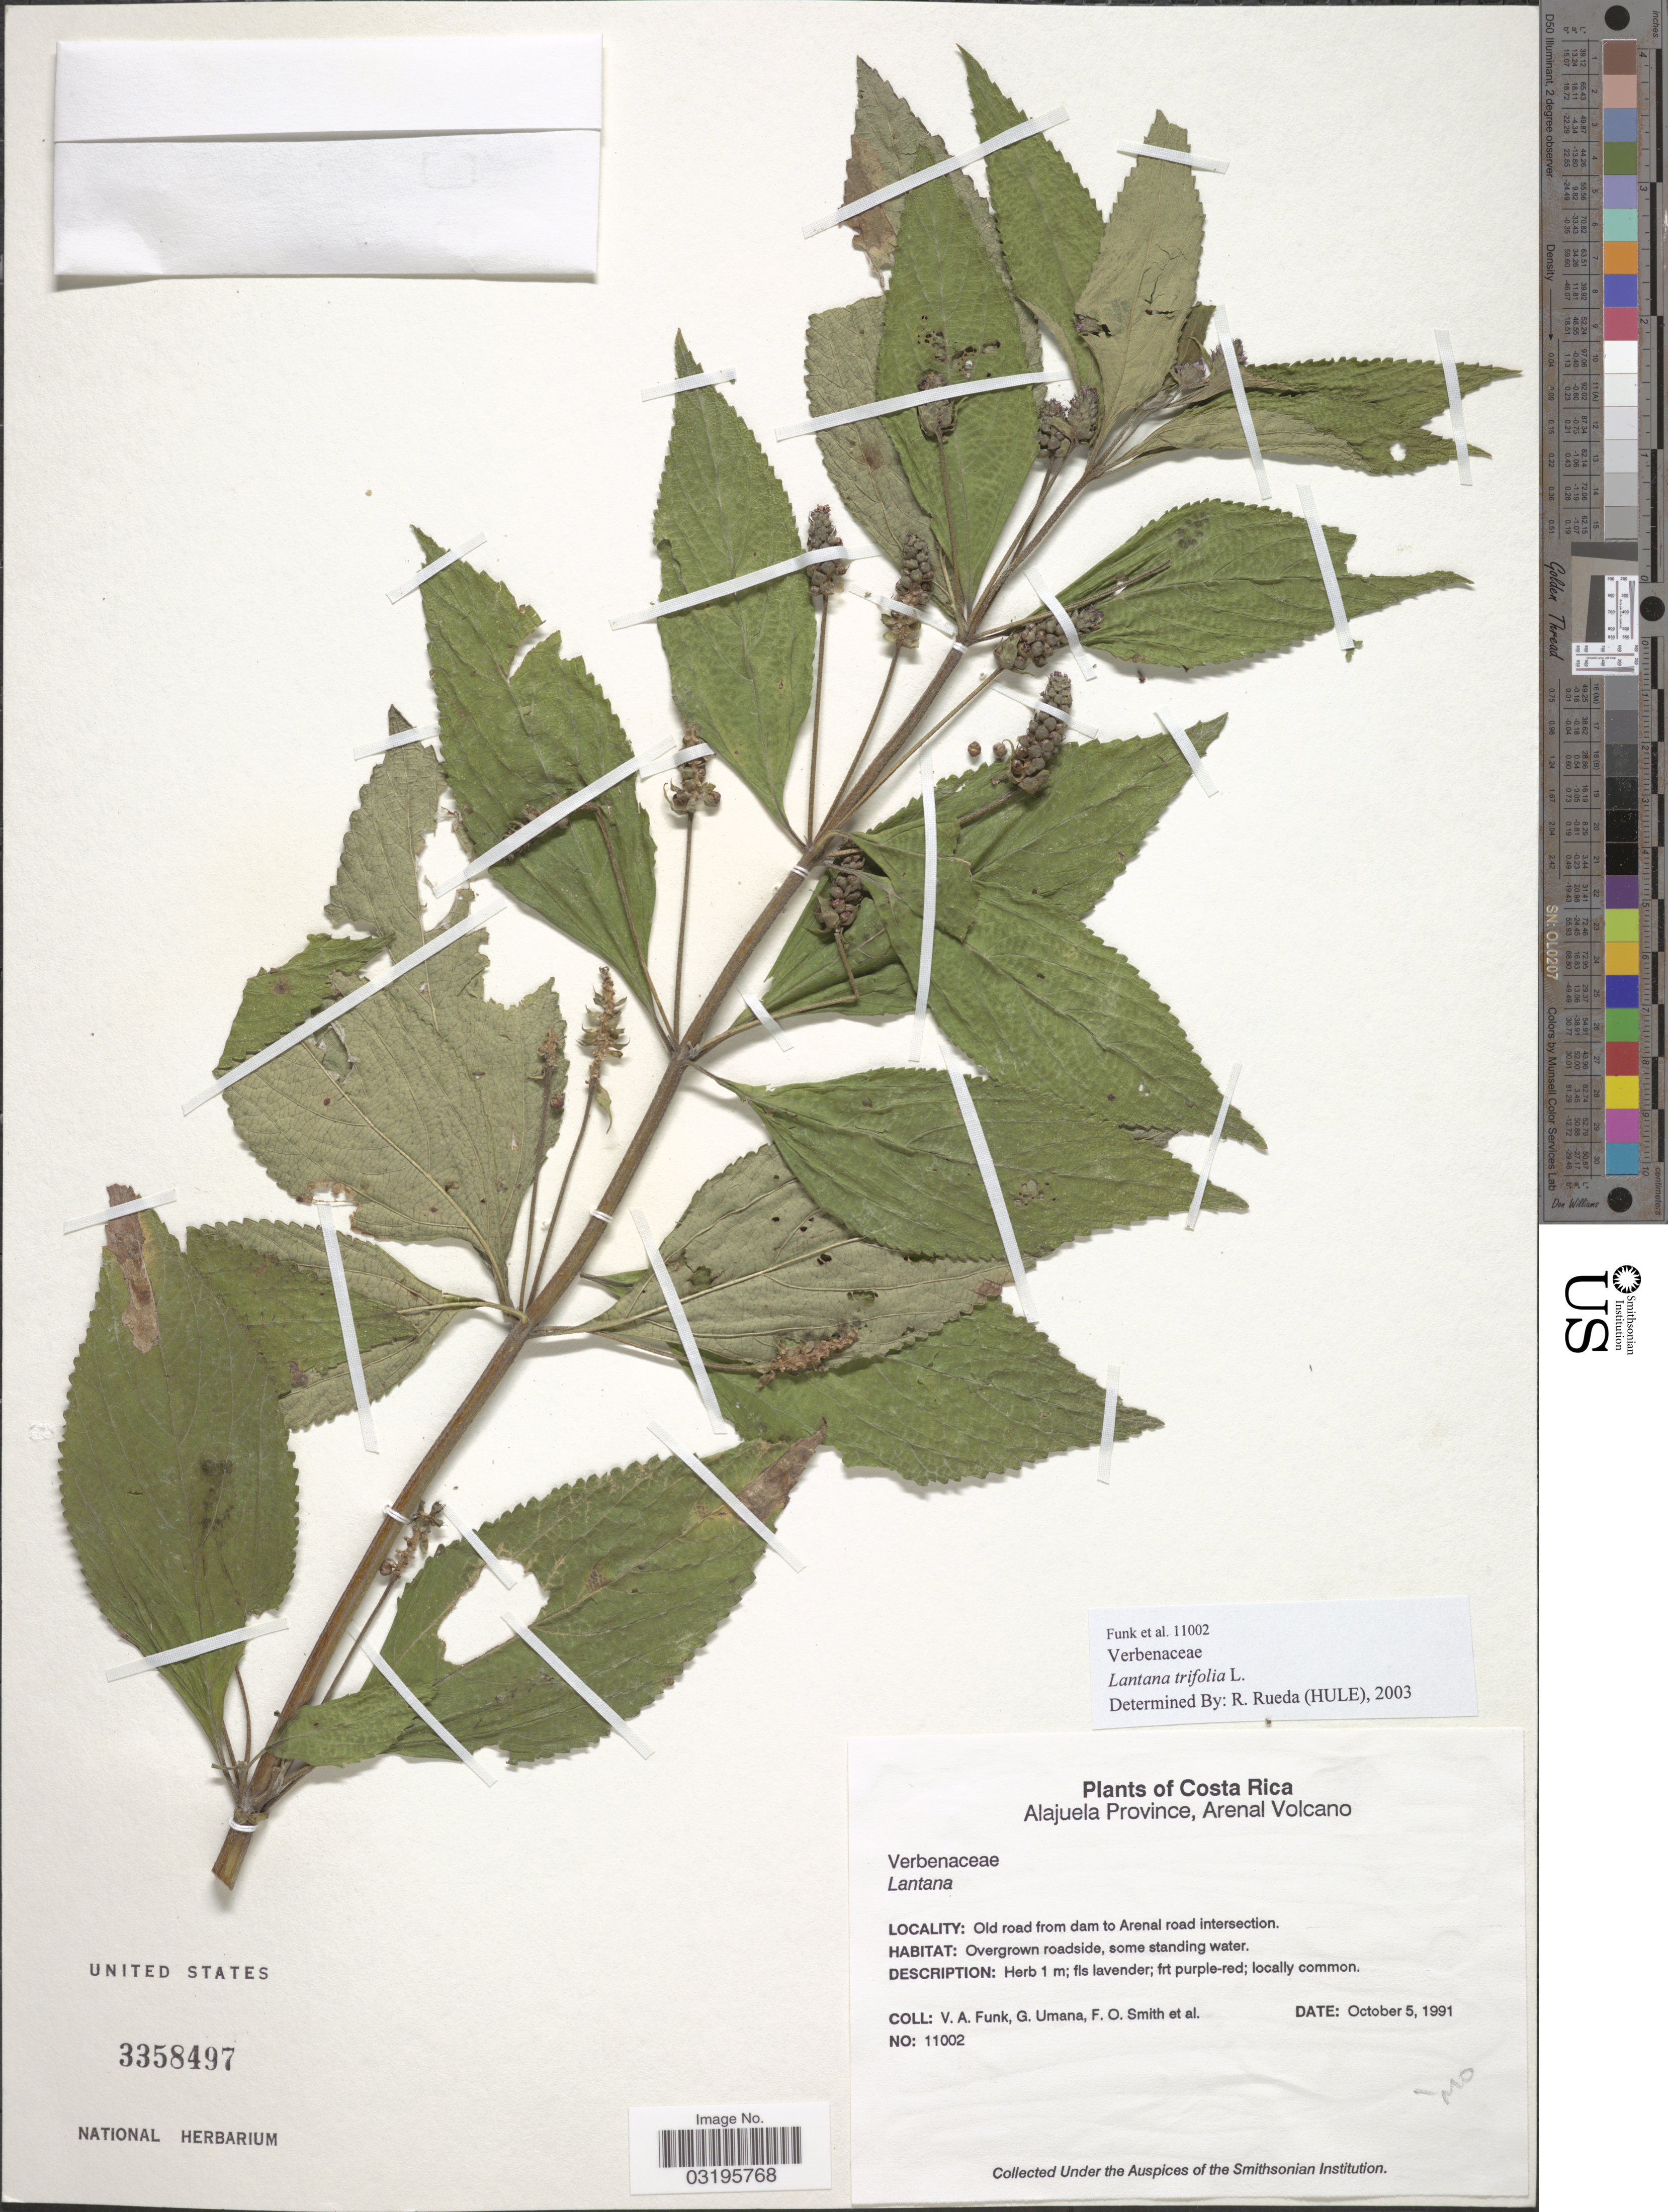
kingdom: Plantae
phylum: Tracheophyta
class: Magnoliopsida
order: Lamiales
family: Verbenaceae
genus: Lantana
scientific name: Lantana trifolia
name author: L.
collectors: V. Funk, G. Umana, F. Smith & et al.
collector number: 11002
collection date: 1991-10-05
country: Costa Rica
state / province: Alajuela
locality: Arenal Volcano. Old road from dam to Arenal road intersection.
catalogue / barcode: US 3358497